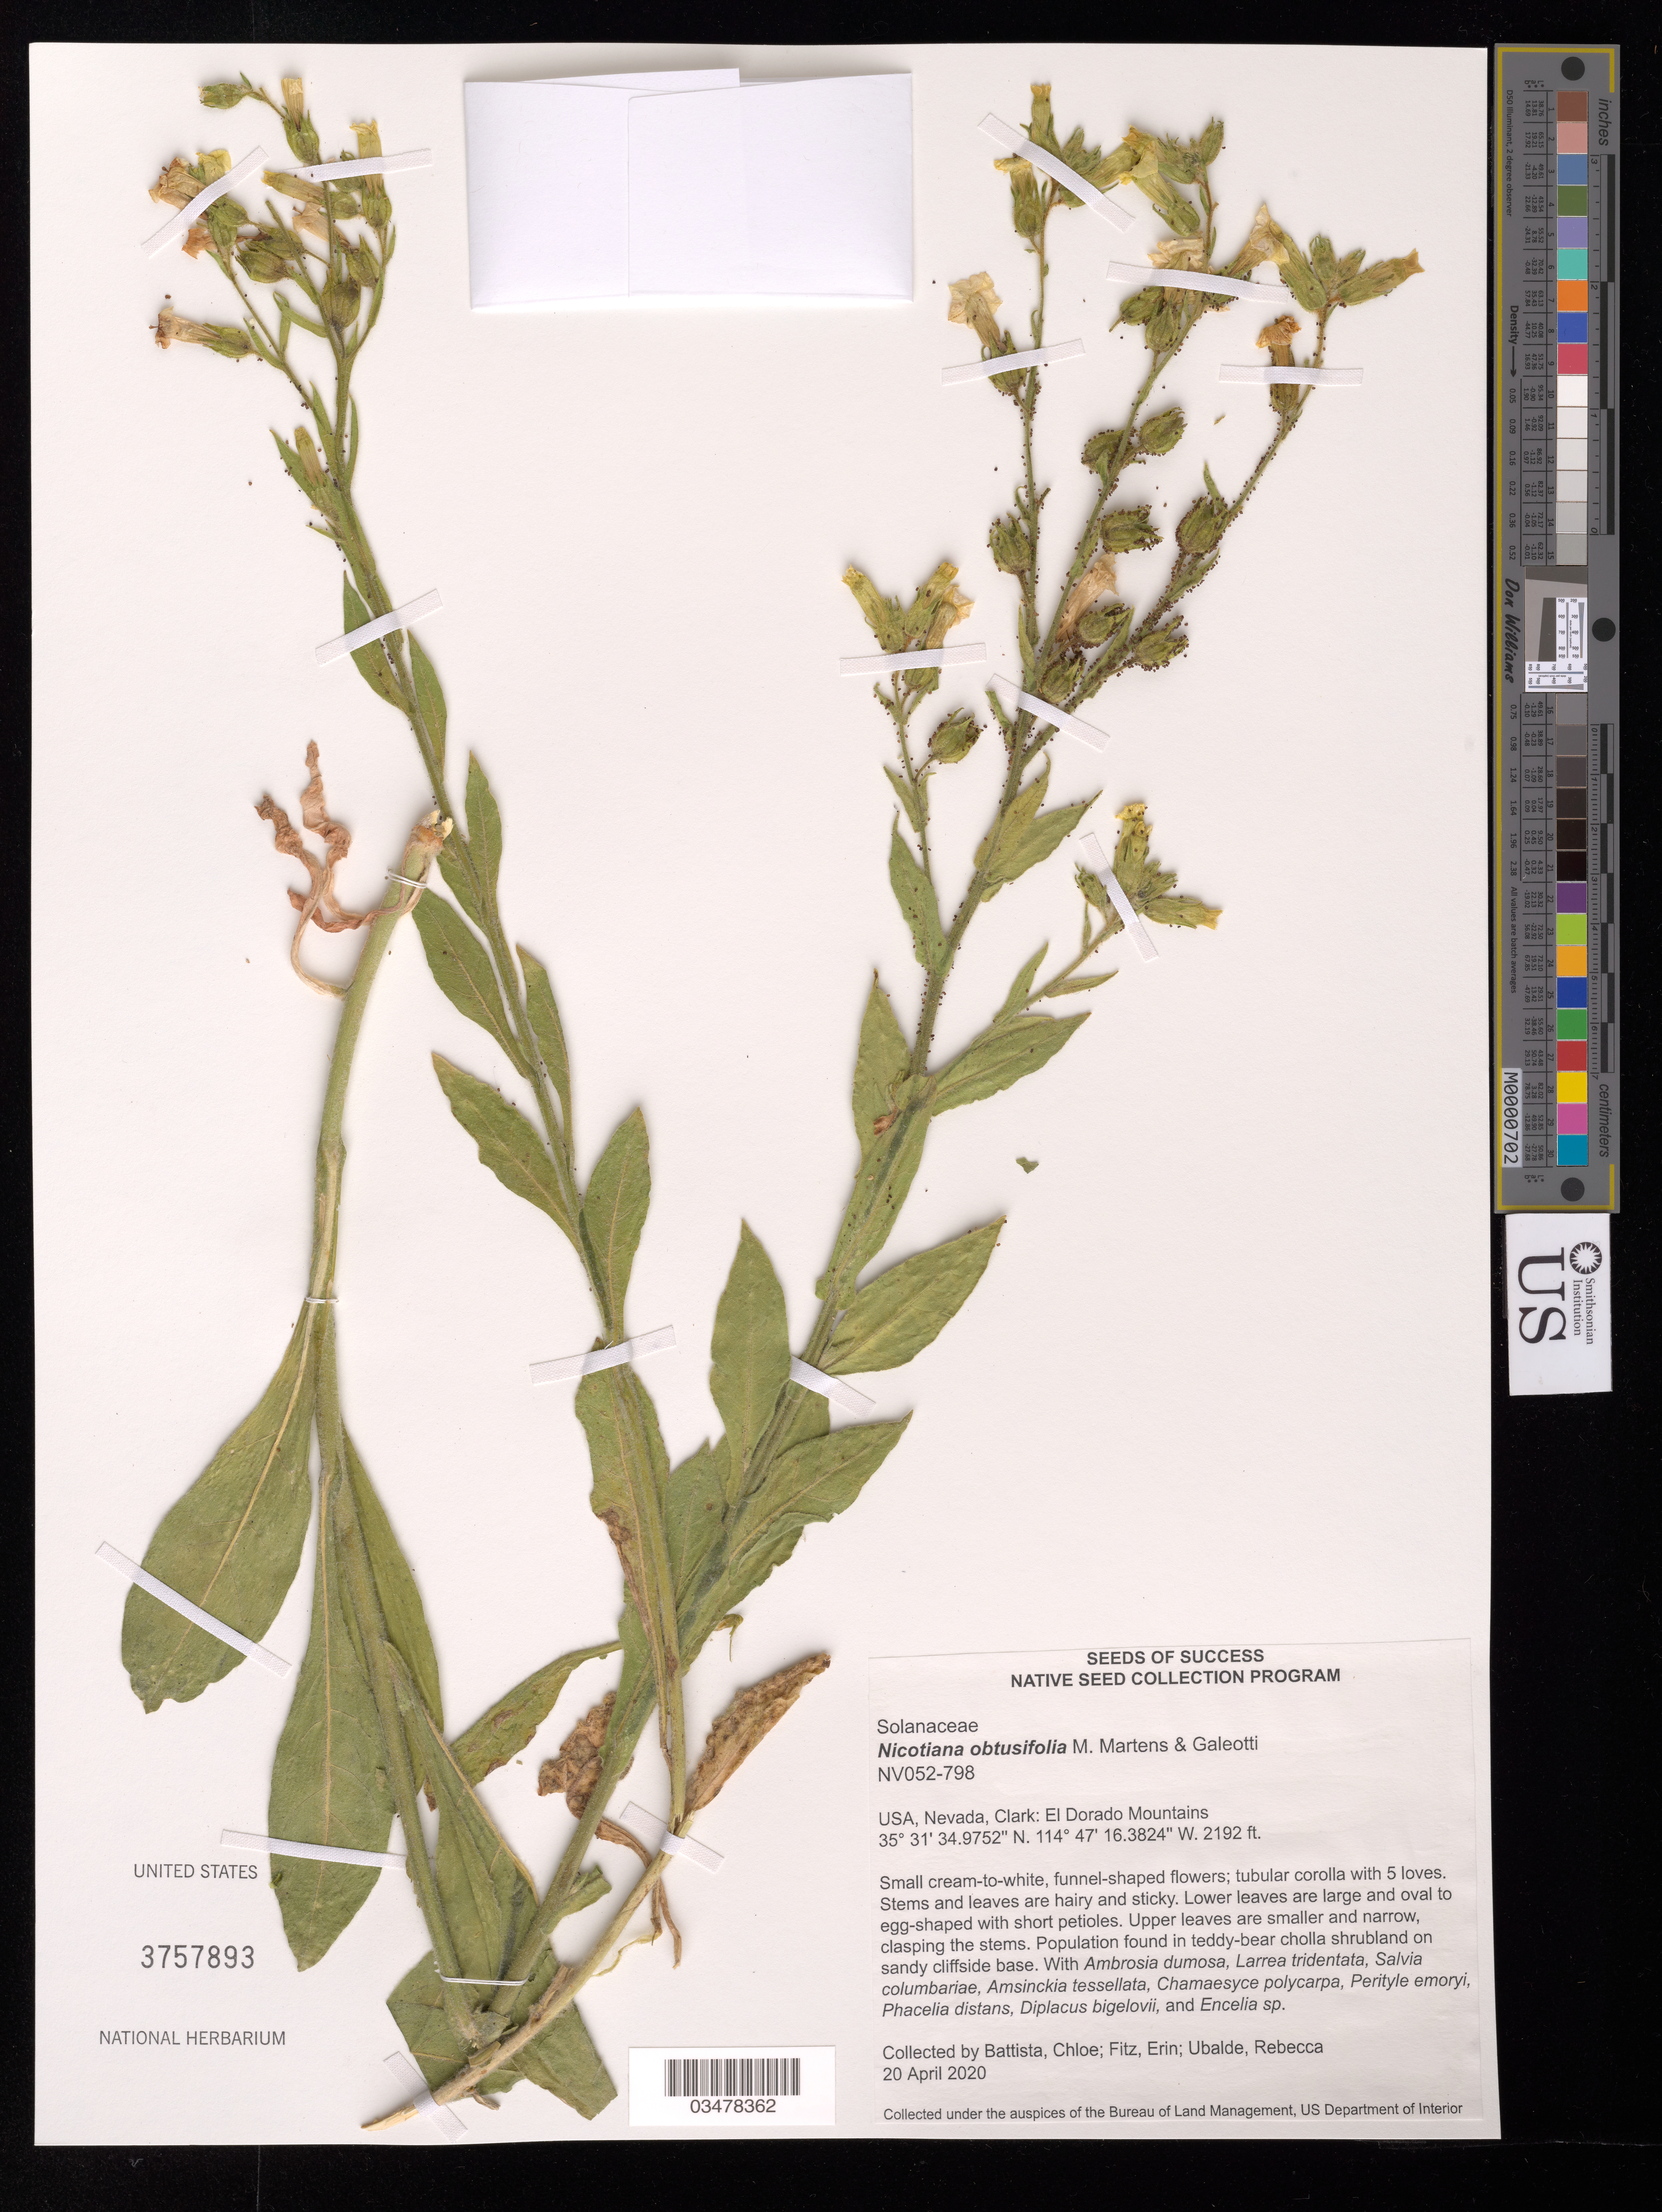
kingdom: Plantae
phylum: Tracheophyta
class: Magnoliopsida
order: Solanales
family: Solanaceae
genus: Nicotiana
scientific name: Nicotiana obtusifolia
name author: M. Martens & Galeotti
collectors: C. Battista, E. Fitz & R. Ubalde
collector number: NV052-798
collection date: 2020-04-20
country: United States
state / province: Nevada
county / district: Clark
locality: El Dorado Mtns.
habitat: Teddy-bear cholla shrubland on sandy cliffside base. With Ambrosia dumosa, Larrea tridentata, Encelia sp., etc.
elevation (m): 668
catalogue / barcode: US 3757893